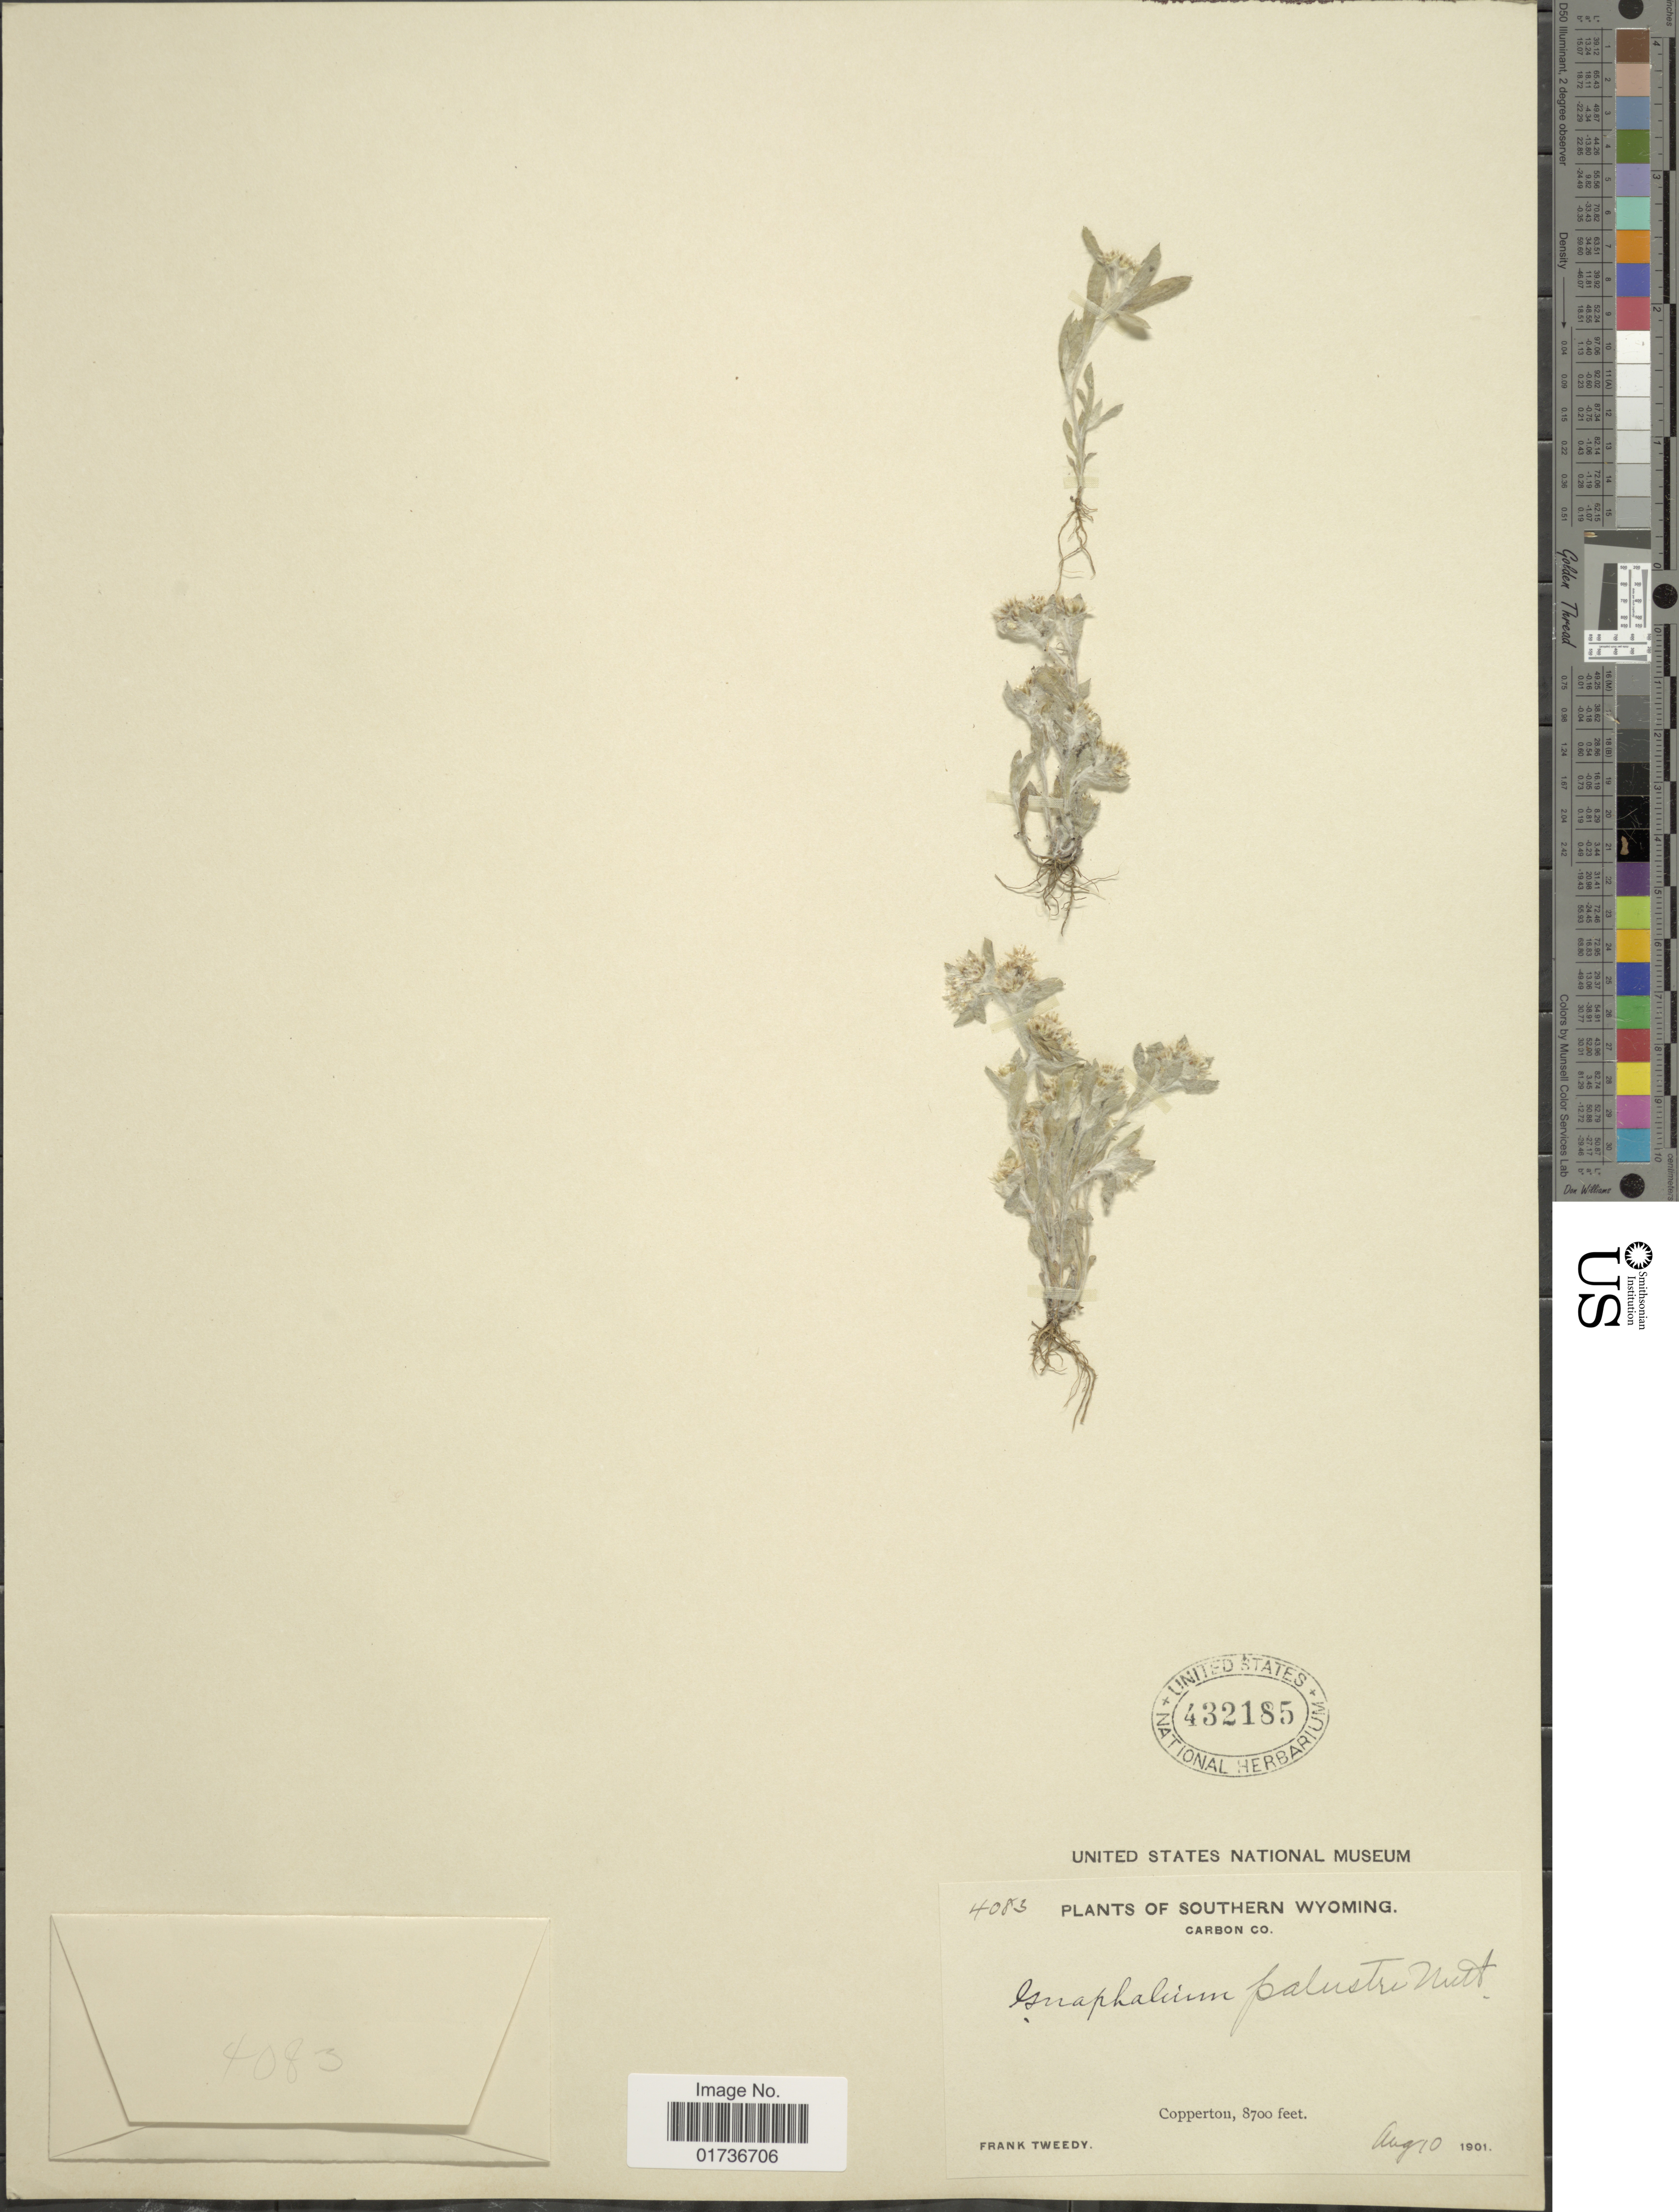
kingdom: Plantae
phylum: Tracheophyta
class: Magnoliopsida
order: Asterales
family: Asteraceae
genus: Gnaphalium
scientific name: Gnaphalium palustre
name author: Nutt.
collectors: F. Tweedy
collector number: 4083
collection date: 1901-08-10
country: United States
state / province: Wyoming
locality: Southern Wyoming, Carbon Co, Copperton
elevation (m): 2652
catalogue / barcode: US 432185